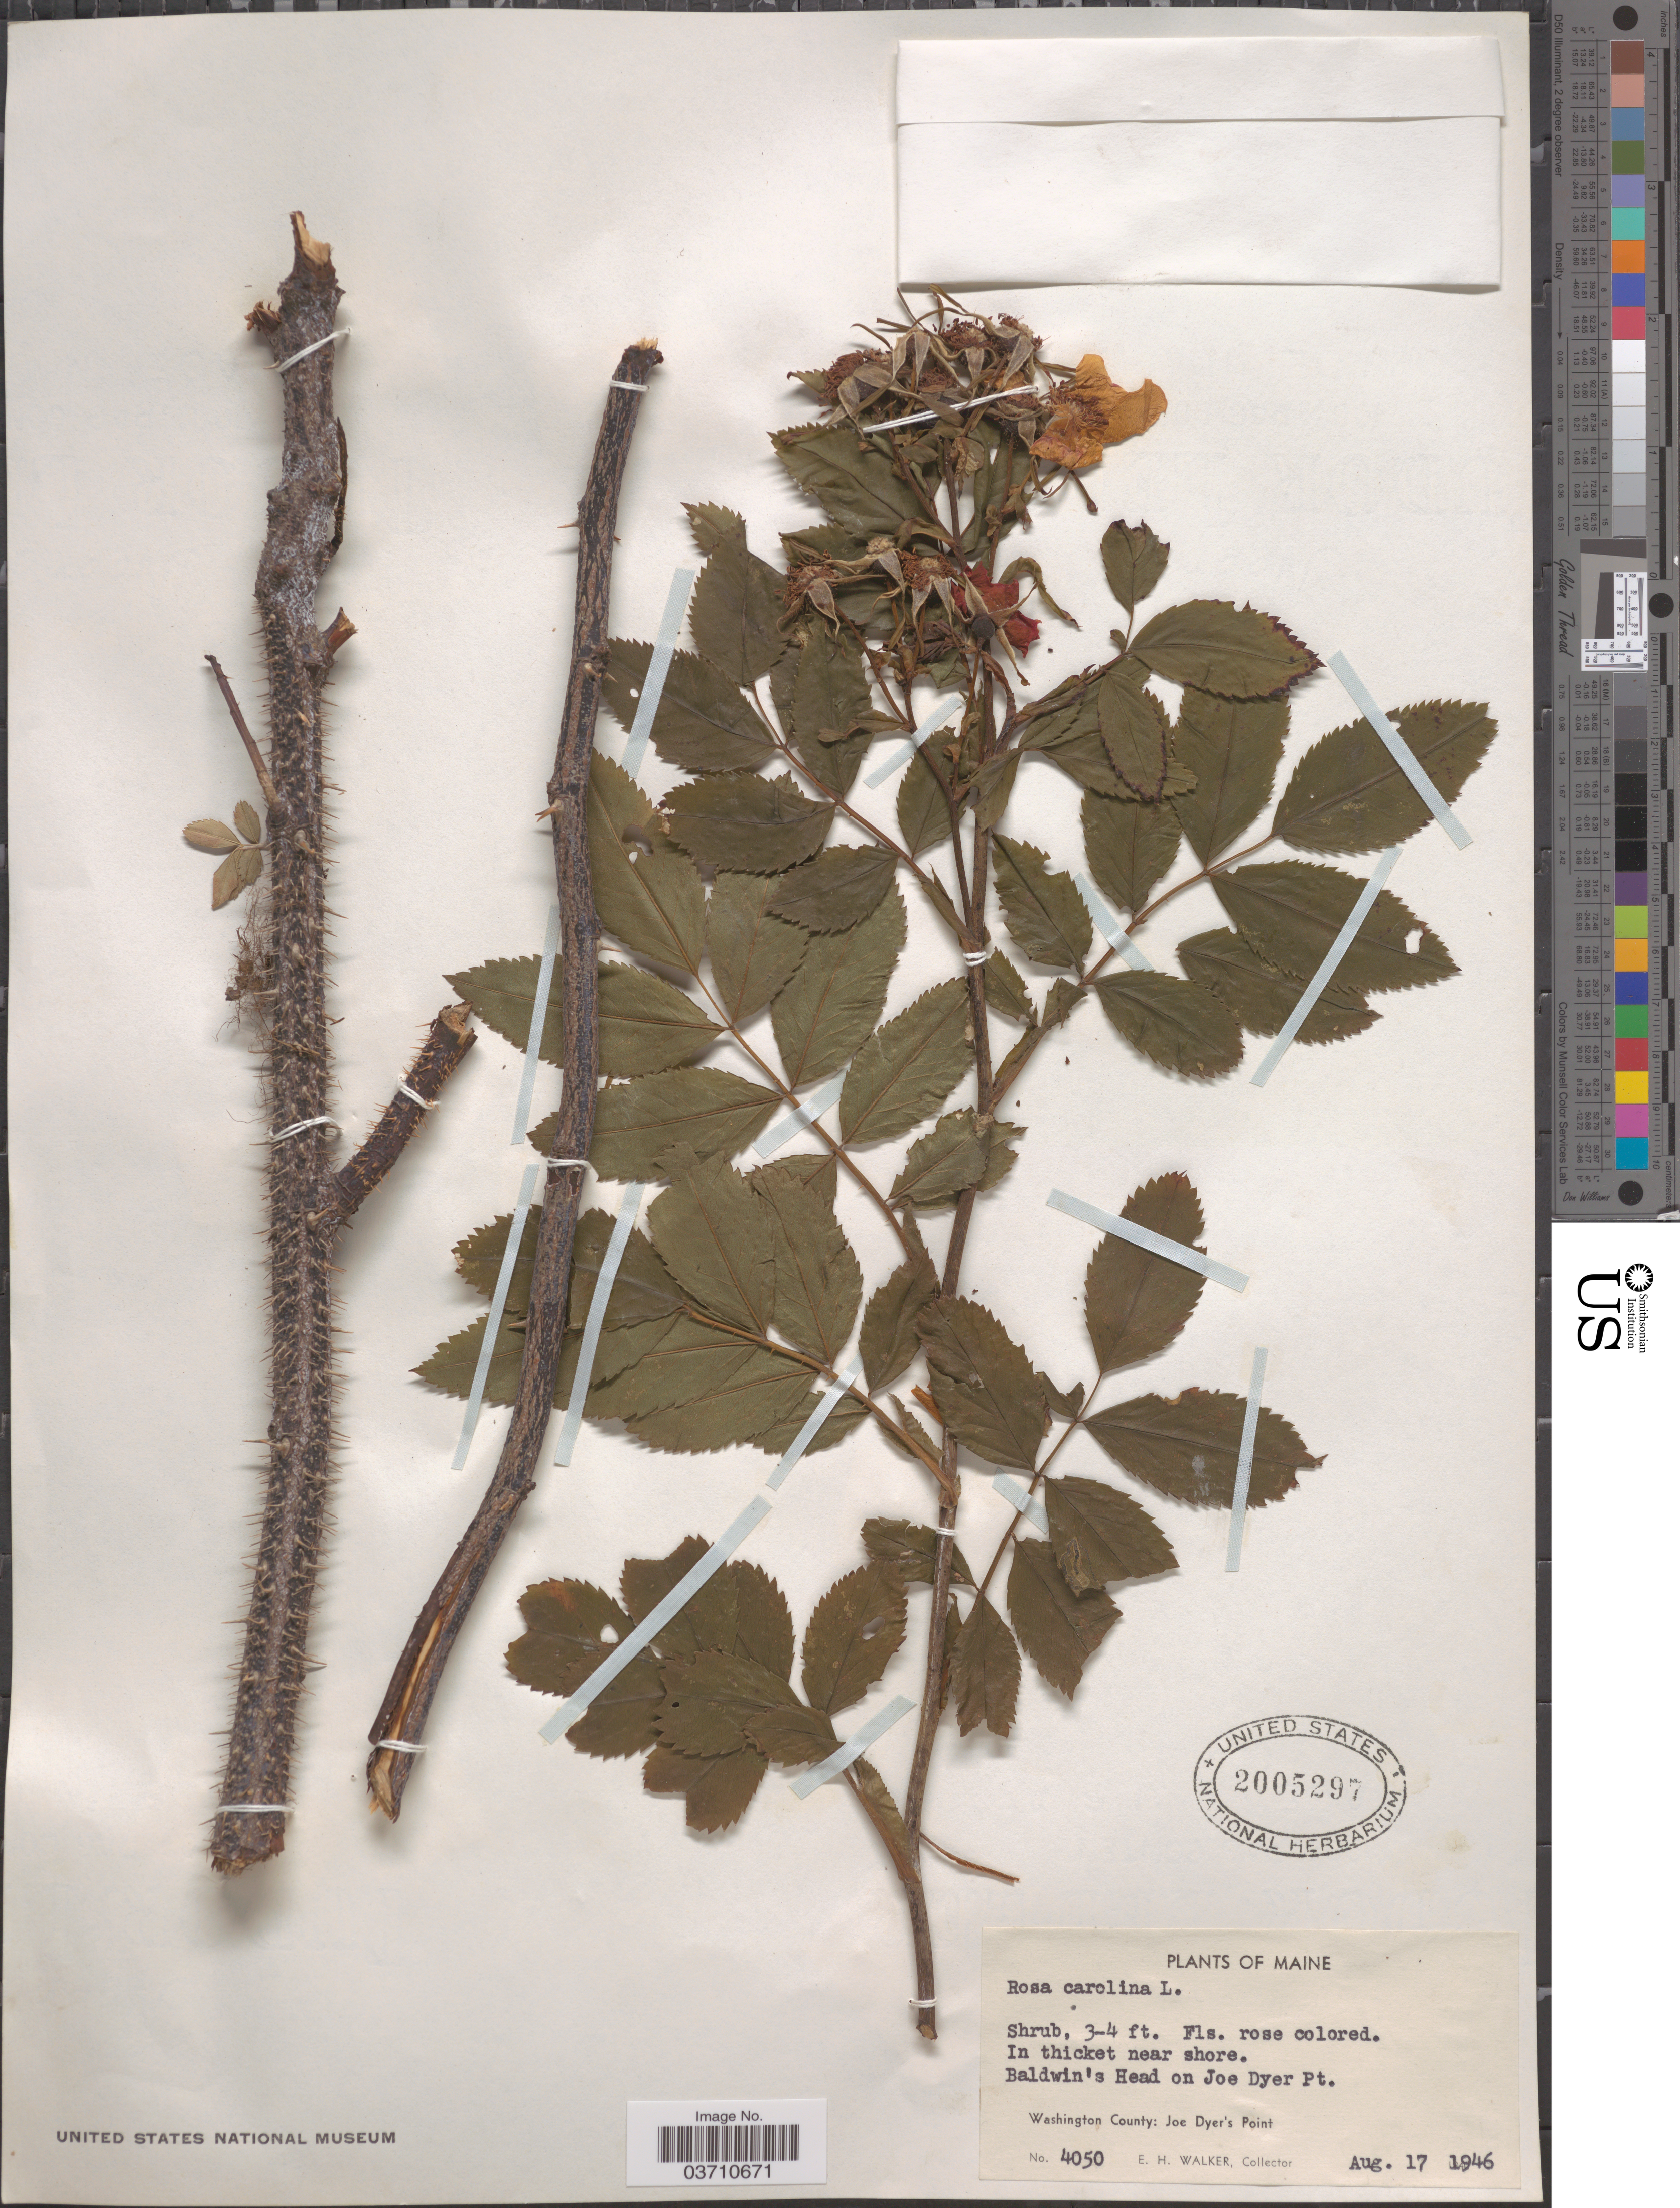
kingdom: Plantae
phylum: Tracheophyta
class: Magnoliopsida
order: Rosales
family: Rosaceae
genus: Rosa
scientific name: Rosa carolina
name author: L.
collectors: E. H. Walker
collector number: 4050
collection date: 1946-08-17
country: United States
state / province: Maine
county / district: Washington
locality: Baldwin's Head, Joe Dyer's Point.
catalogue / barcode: US 2005297